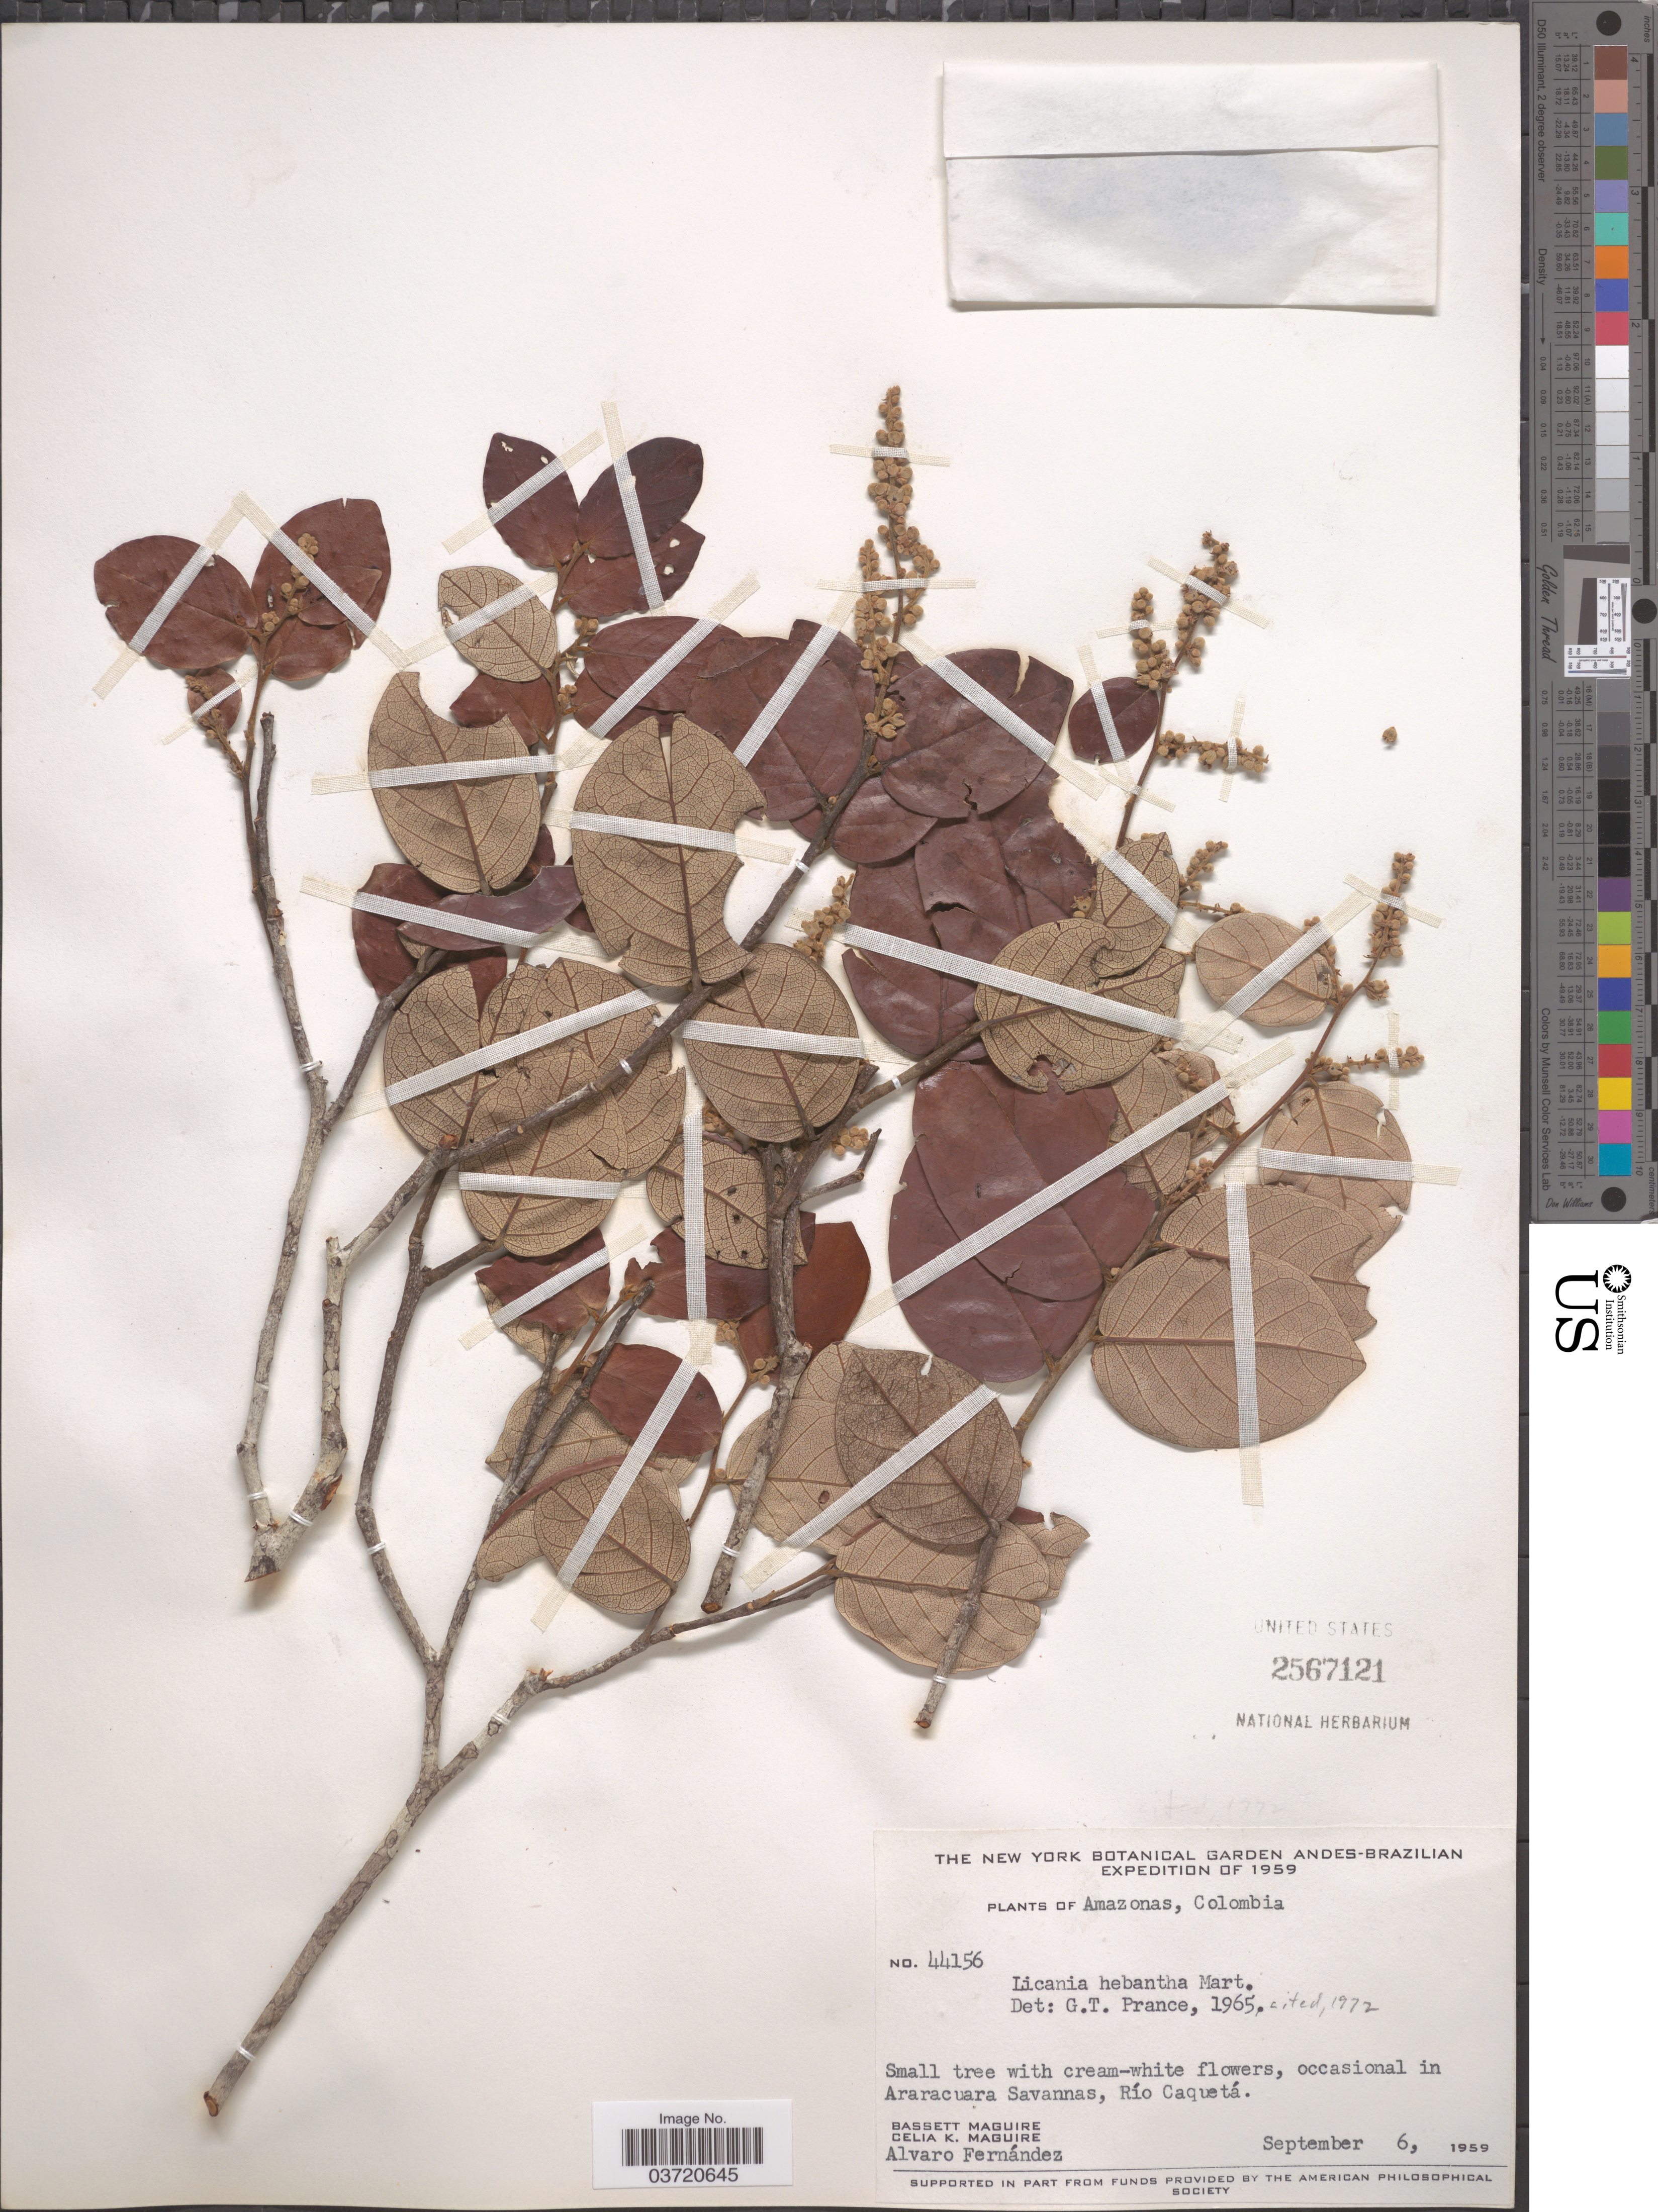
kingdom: Plantae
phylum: Tracheophyta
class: Magnoliopsida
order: Malpighiales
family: Chrysobalanaceae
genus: Licania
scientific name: Licania habantha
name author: Mart. ex Hook. f.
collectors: B. Maguire, C. K. Maguire & A. Fernandez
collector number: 44156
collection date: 1959-09-06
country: Colombia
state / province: Amazônas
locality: Occasional in Araracuara Savannas, Río Caquetá.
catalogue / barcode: US 2567121